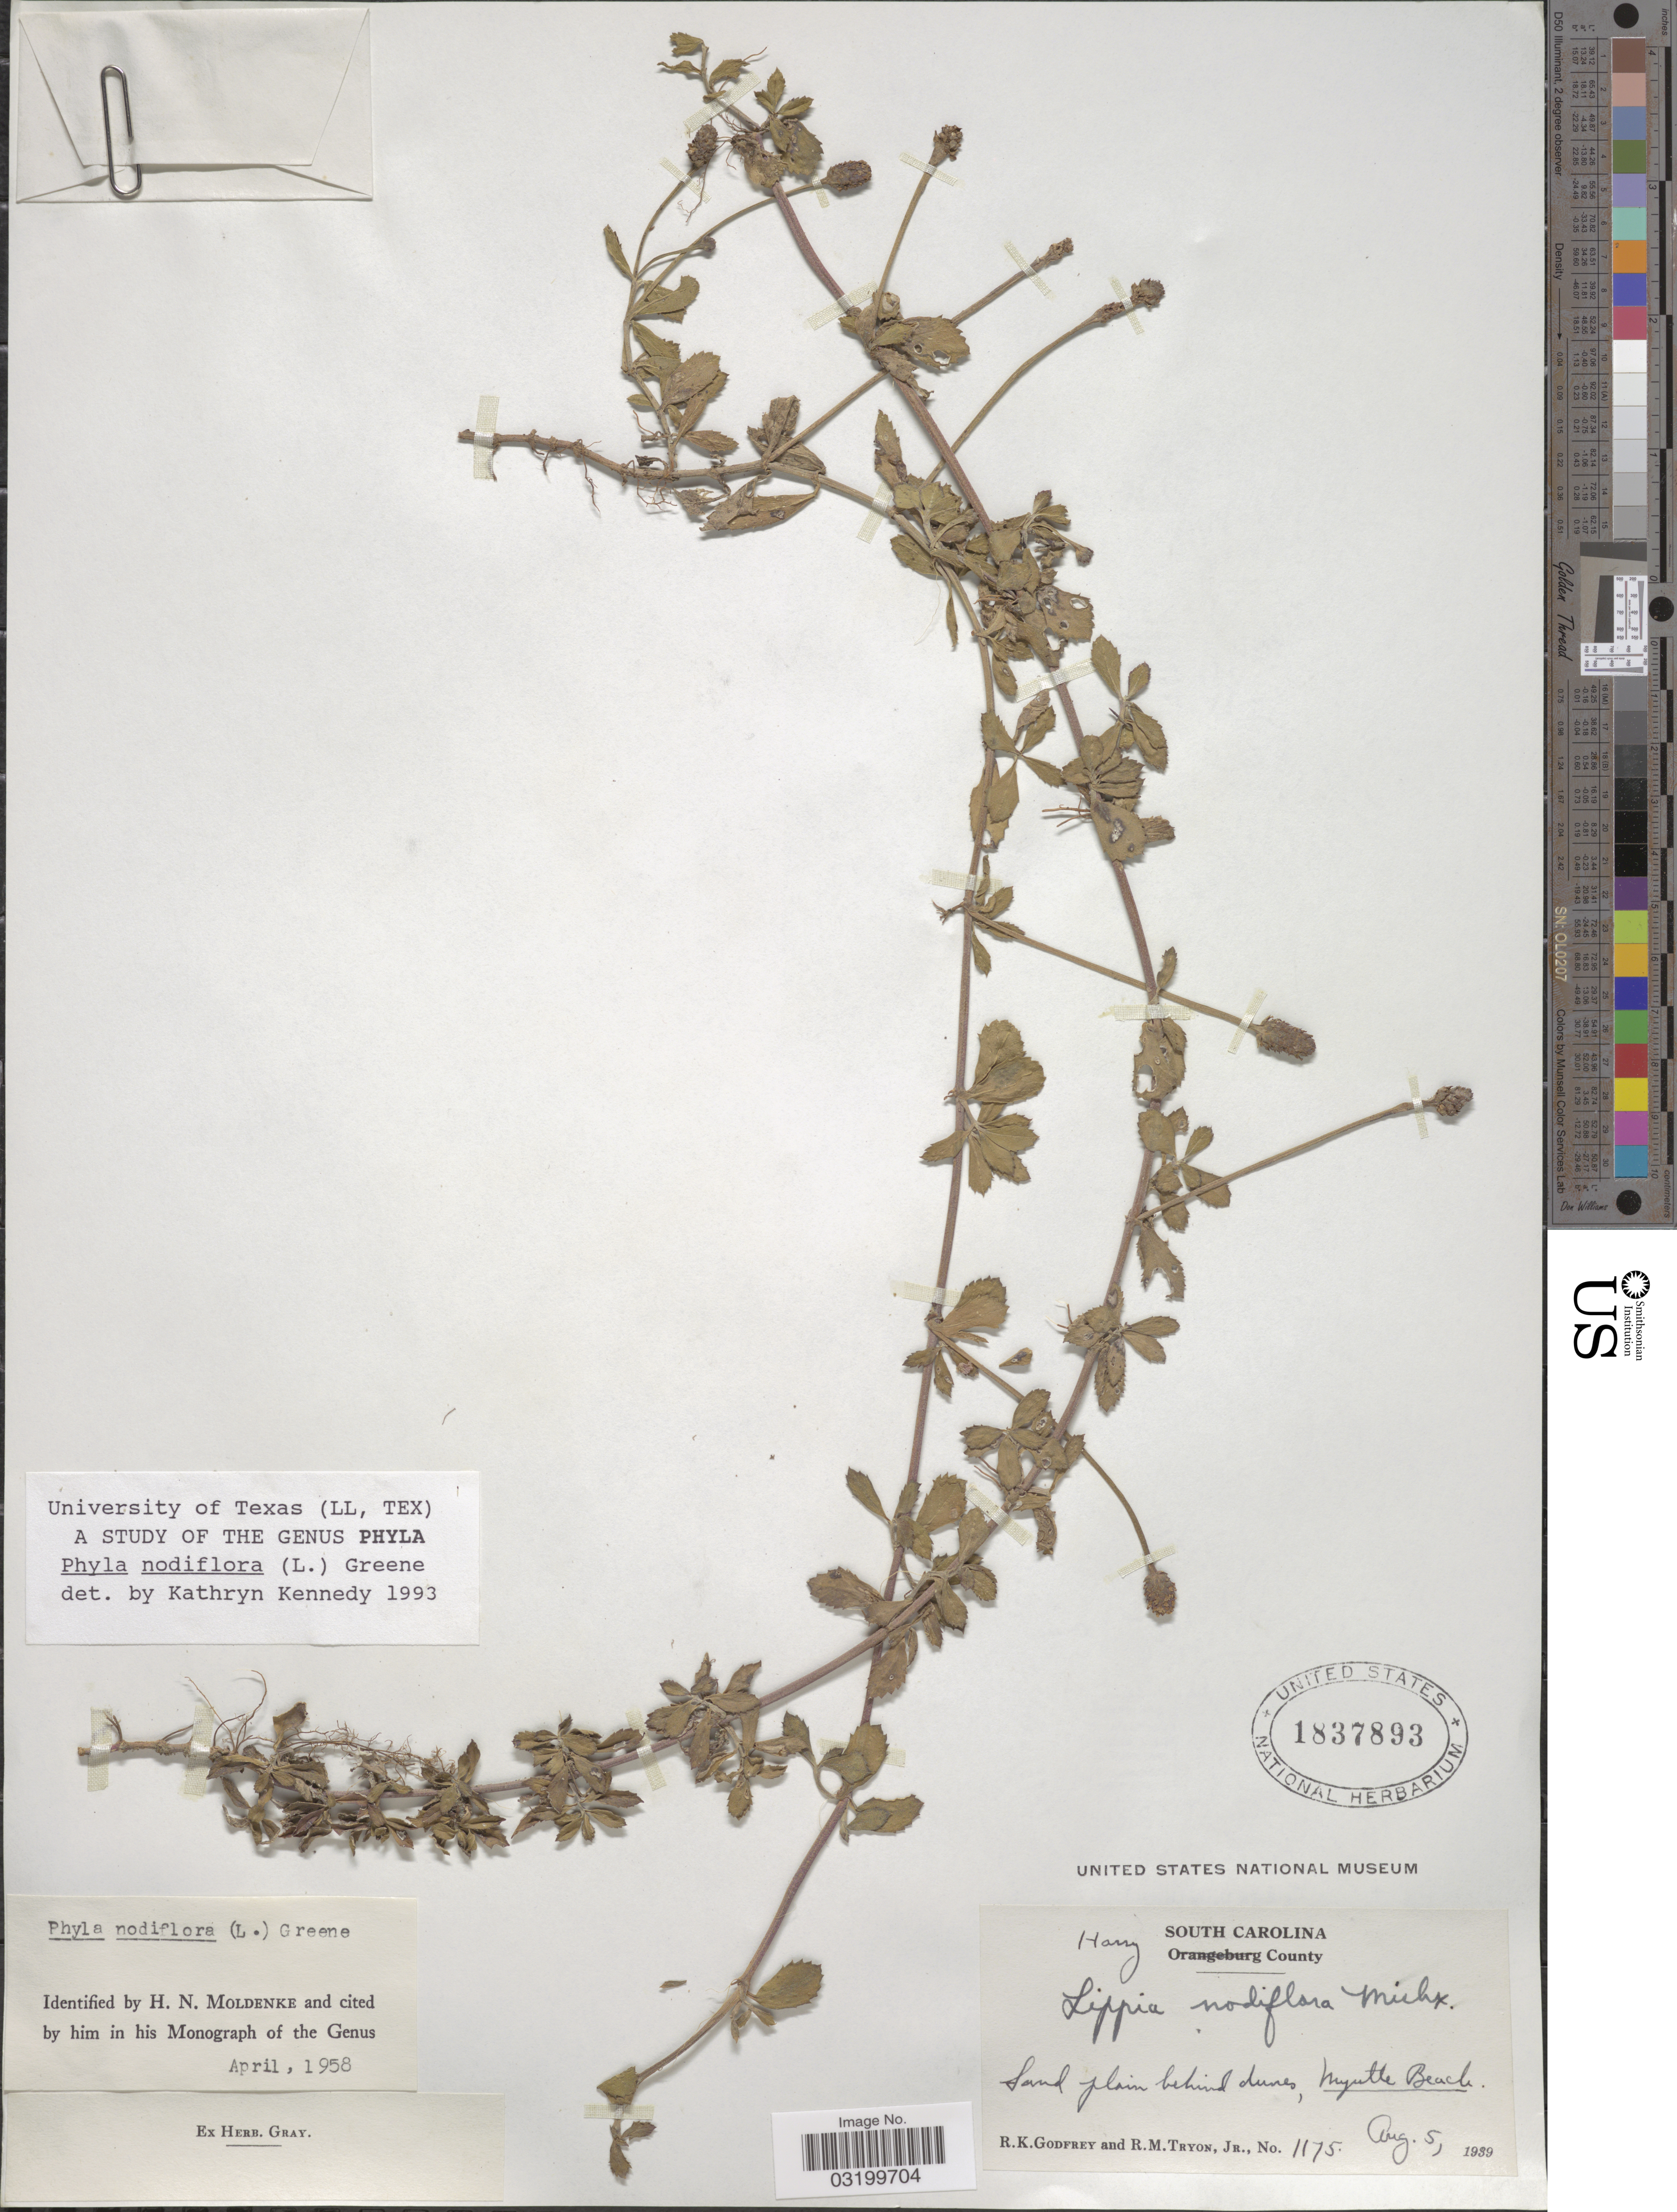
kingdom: Plantae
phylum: Tracheophyta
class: Magnoliopsida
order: Lamiales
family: Verbenaceae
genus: Phyla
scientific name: Phyla nodiflora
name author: (L.) Greene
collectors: R. K. Godfrey & R. Tryon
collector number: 1175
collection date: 1939-08-05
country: United States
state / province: South Carolina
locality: Harry County. Sand plain behind dunes, Myrtle Beach.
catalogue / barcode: US 1837893